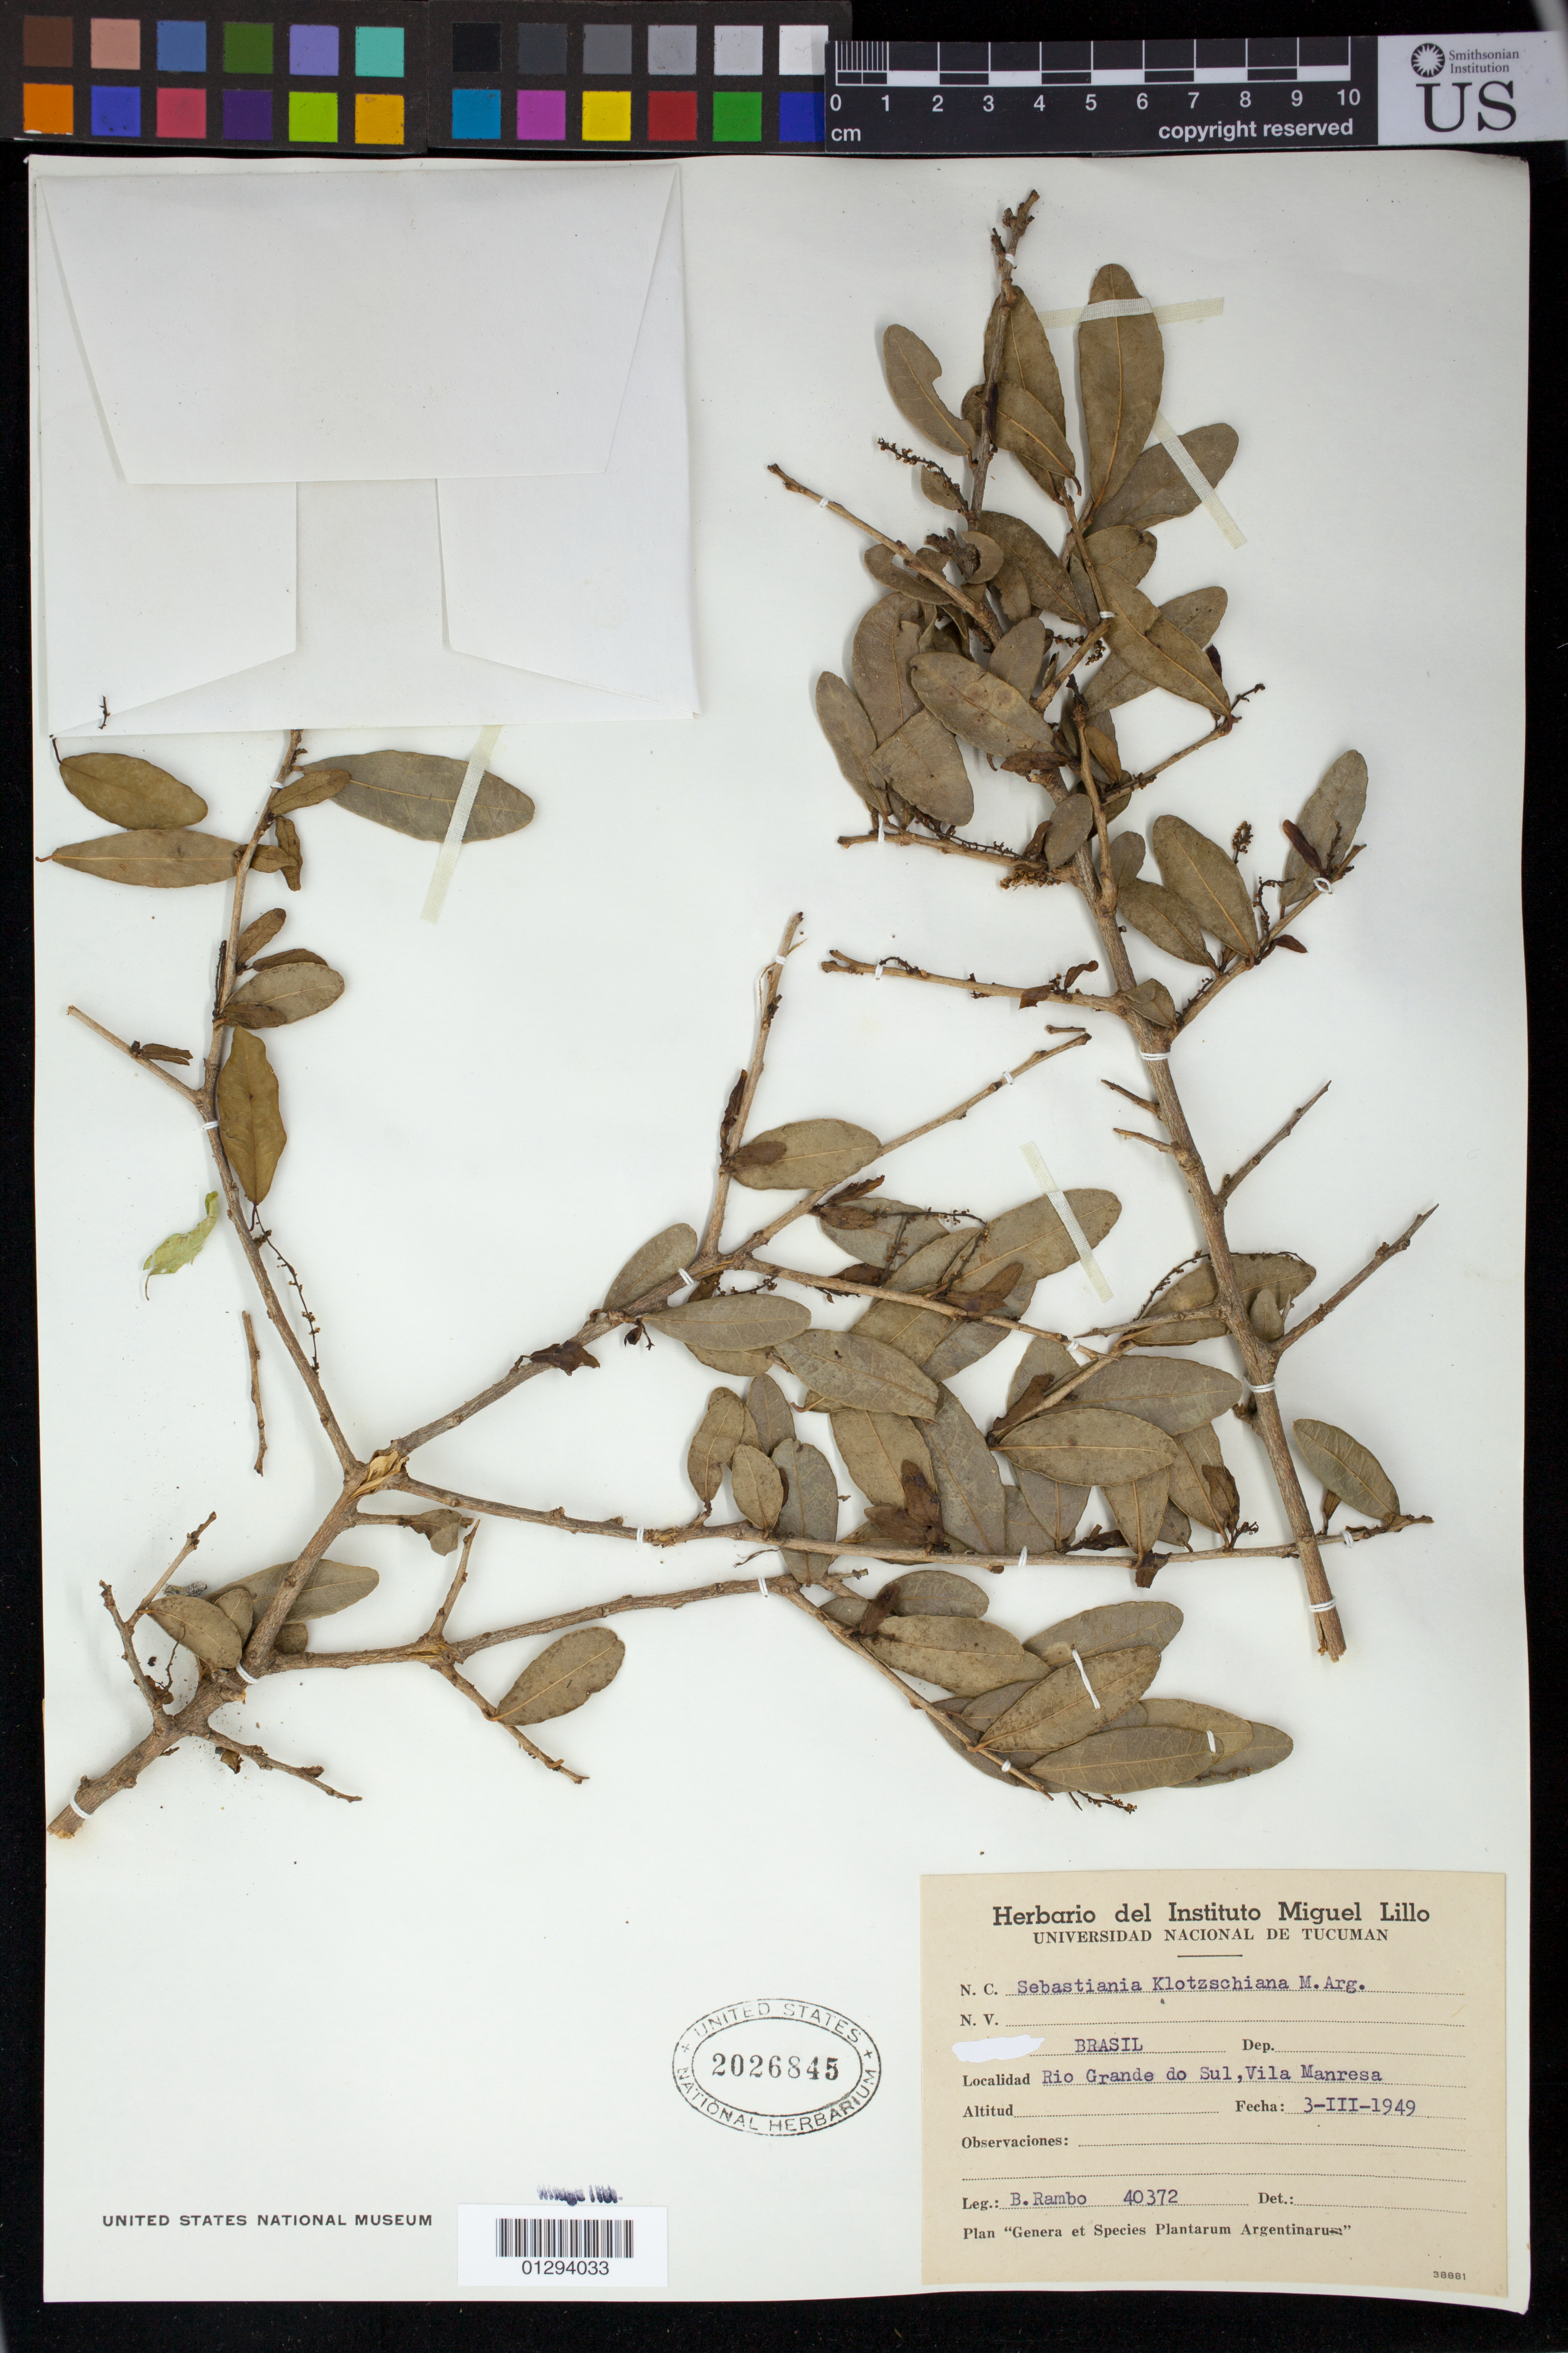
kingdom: Plantae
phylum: Tracheophyta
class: Magnoliopsida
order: Malpighiales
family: Euphorbiaceae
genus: Sebastiania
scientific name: Sebastiania commersoniana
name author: (Baill.) L.B. Sm. & Downs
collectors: B. Rambo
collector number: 40372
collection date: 1949-03-03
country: Brazil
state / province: Rio Grande do Sul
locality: Vila Manresa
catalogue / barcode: US 2026845